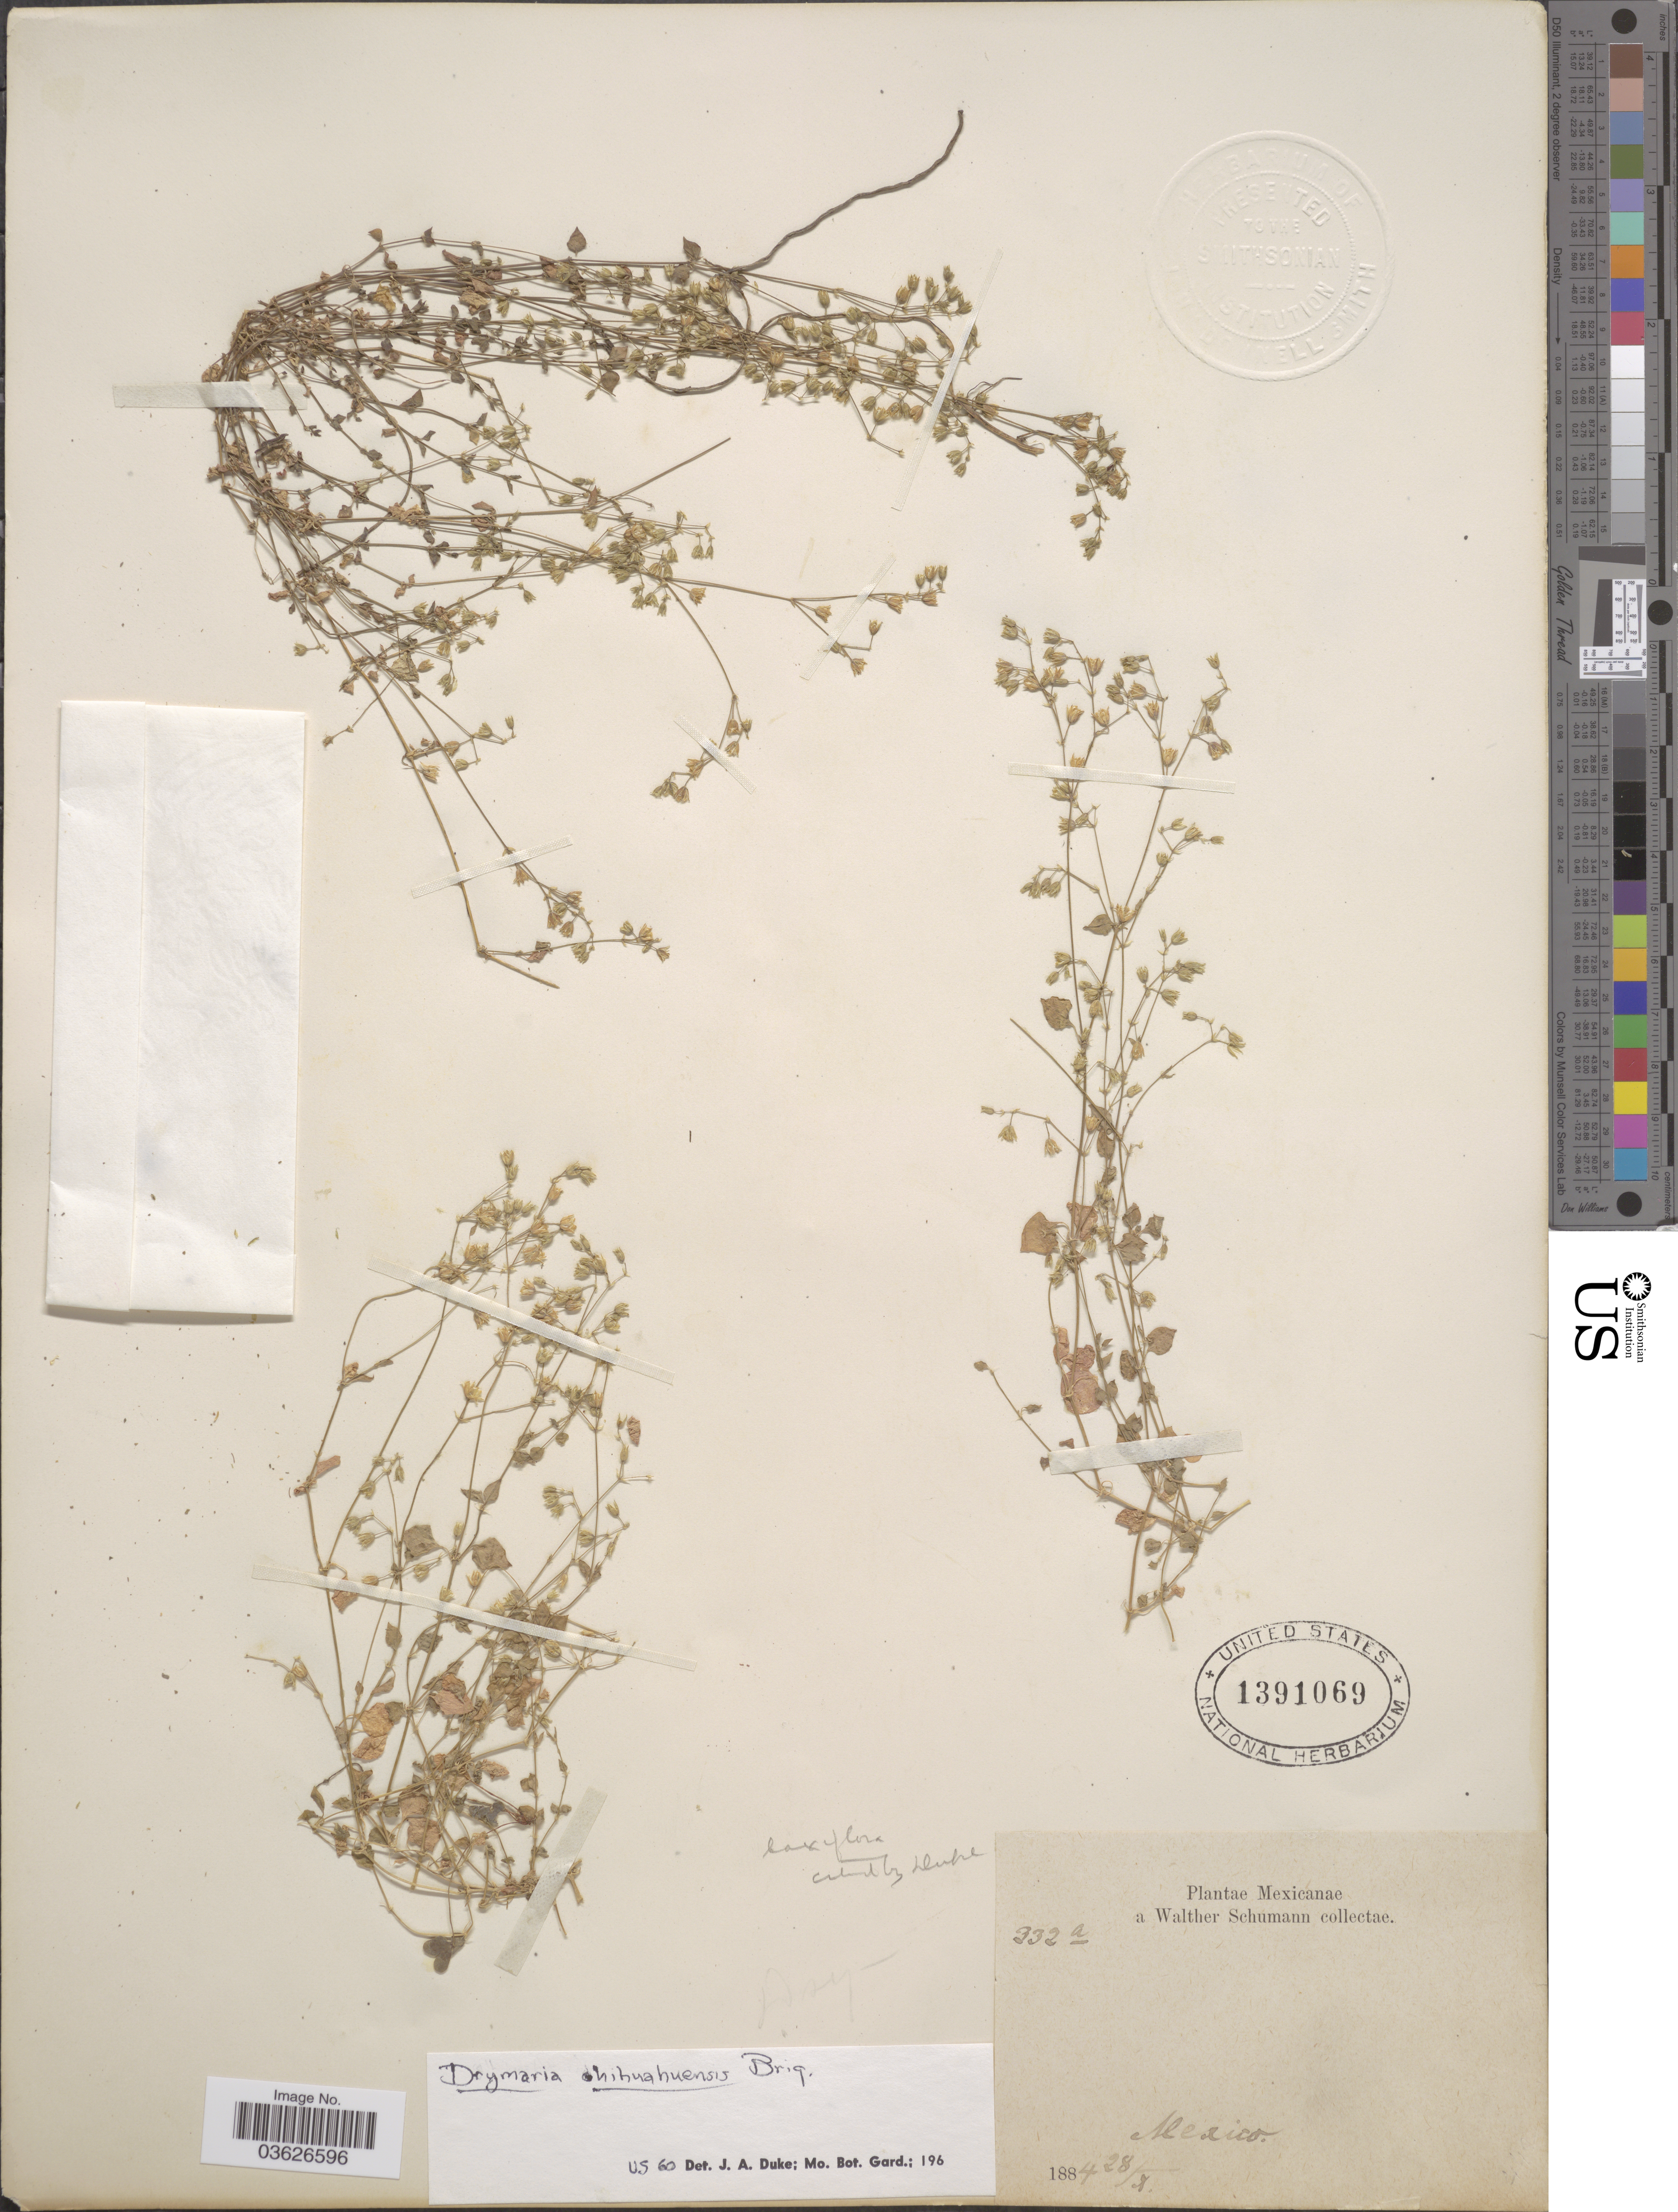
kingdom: Plantae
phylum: Tracheophyta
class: Magnoliopsida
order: Caryophyllales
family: Caryophyllaceae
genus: Drymaria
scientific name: Drymaria laxiflora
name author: Benth.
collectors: W. Schumann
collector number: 332a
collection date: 1884-10-28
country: Mexico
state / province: México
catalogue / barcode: US 1391069